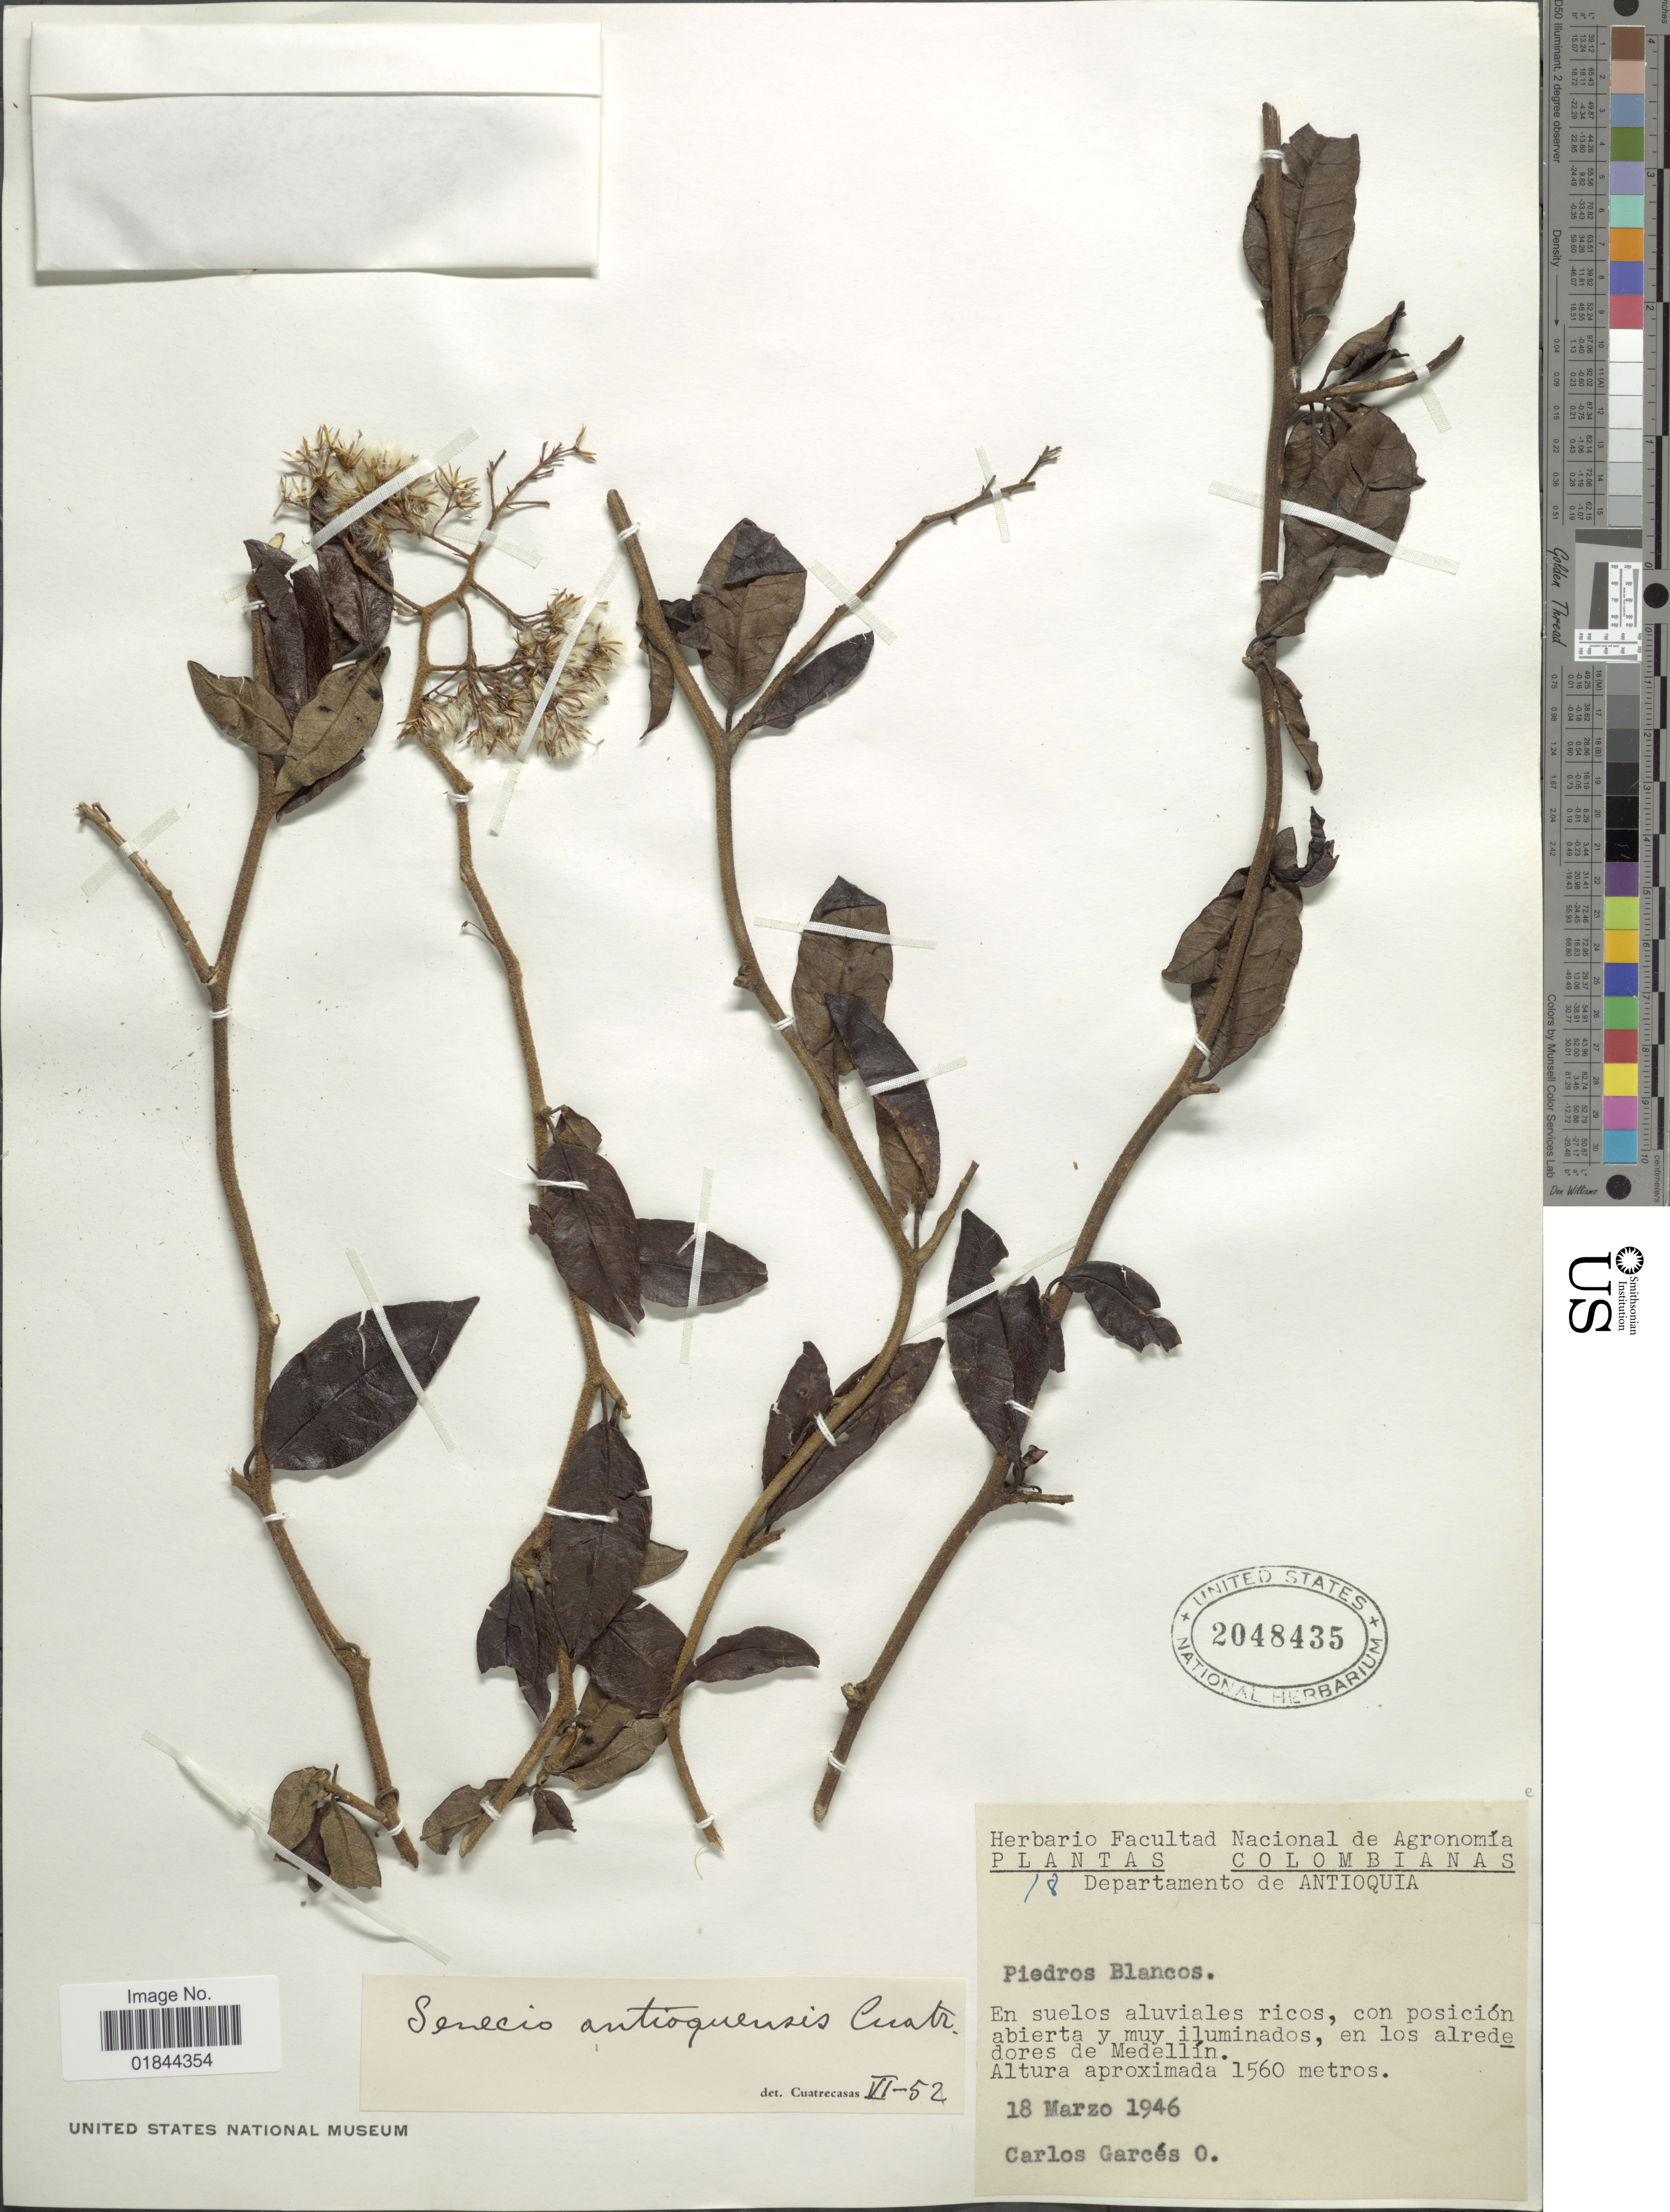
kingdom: Plantae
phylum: Tracheophyta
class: Magnoliopsida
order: Asterales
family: Asteraceae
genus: Pentacalia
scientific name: Pentacalia antioquensis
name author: (Cuatrec.) Cuatrec.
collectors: C. Garces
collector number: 18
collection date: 1946-03-18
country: Colombia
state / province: Antioquia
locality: Departmenot de Antioquia, En suelos aluviales ricos, con posición abierta y muy iluminados, en los alrededores de Medellín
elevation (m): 1560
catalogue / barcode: US 2048435